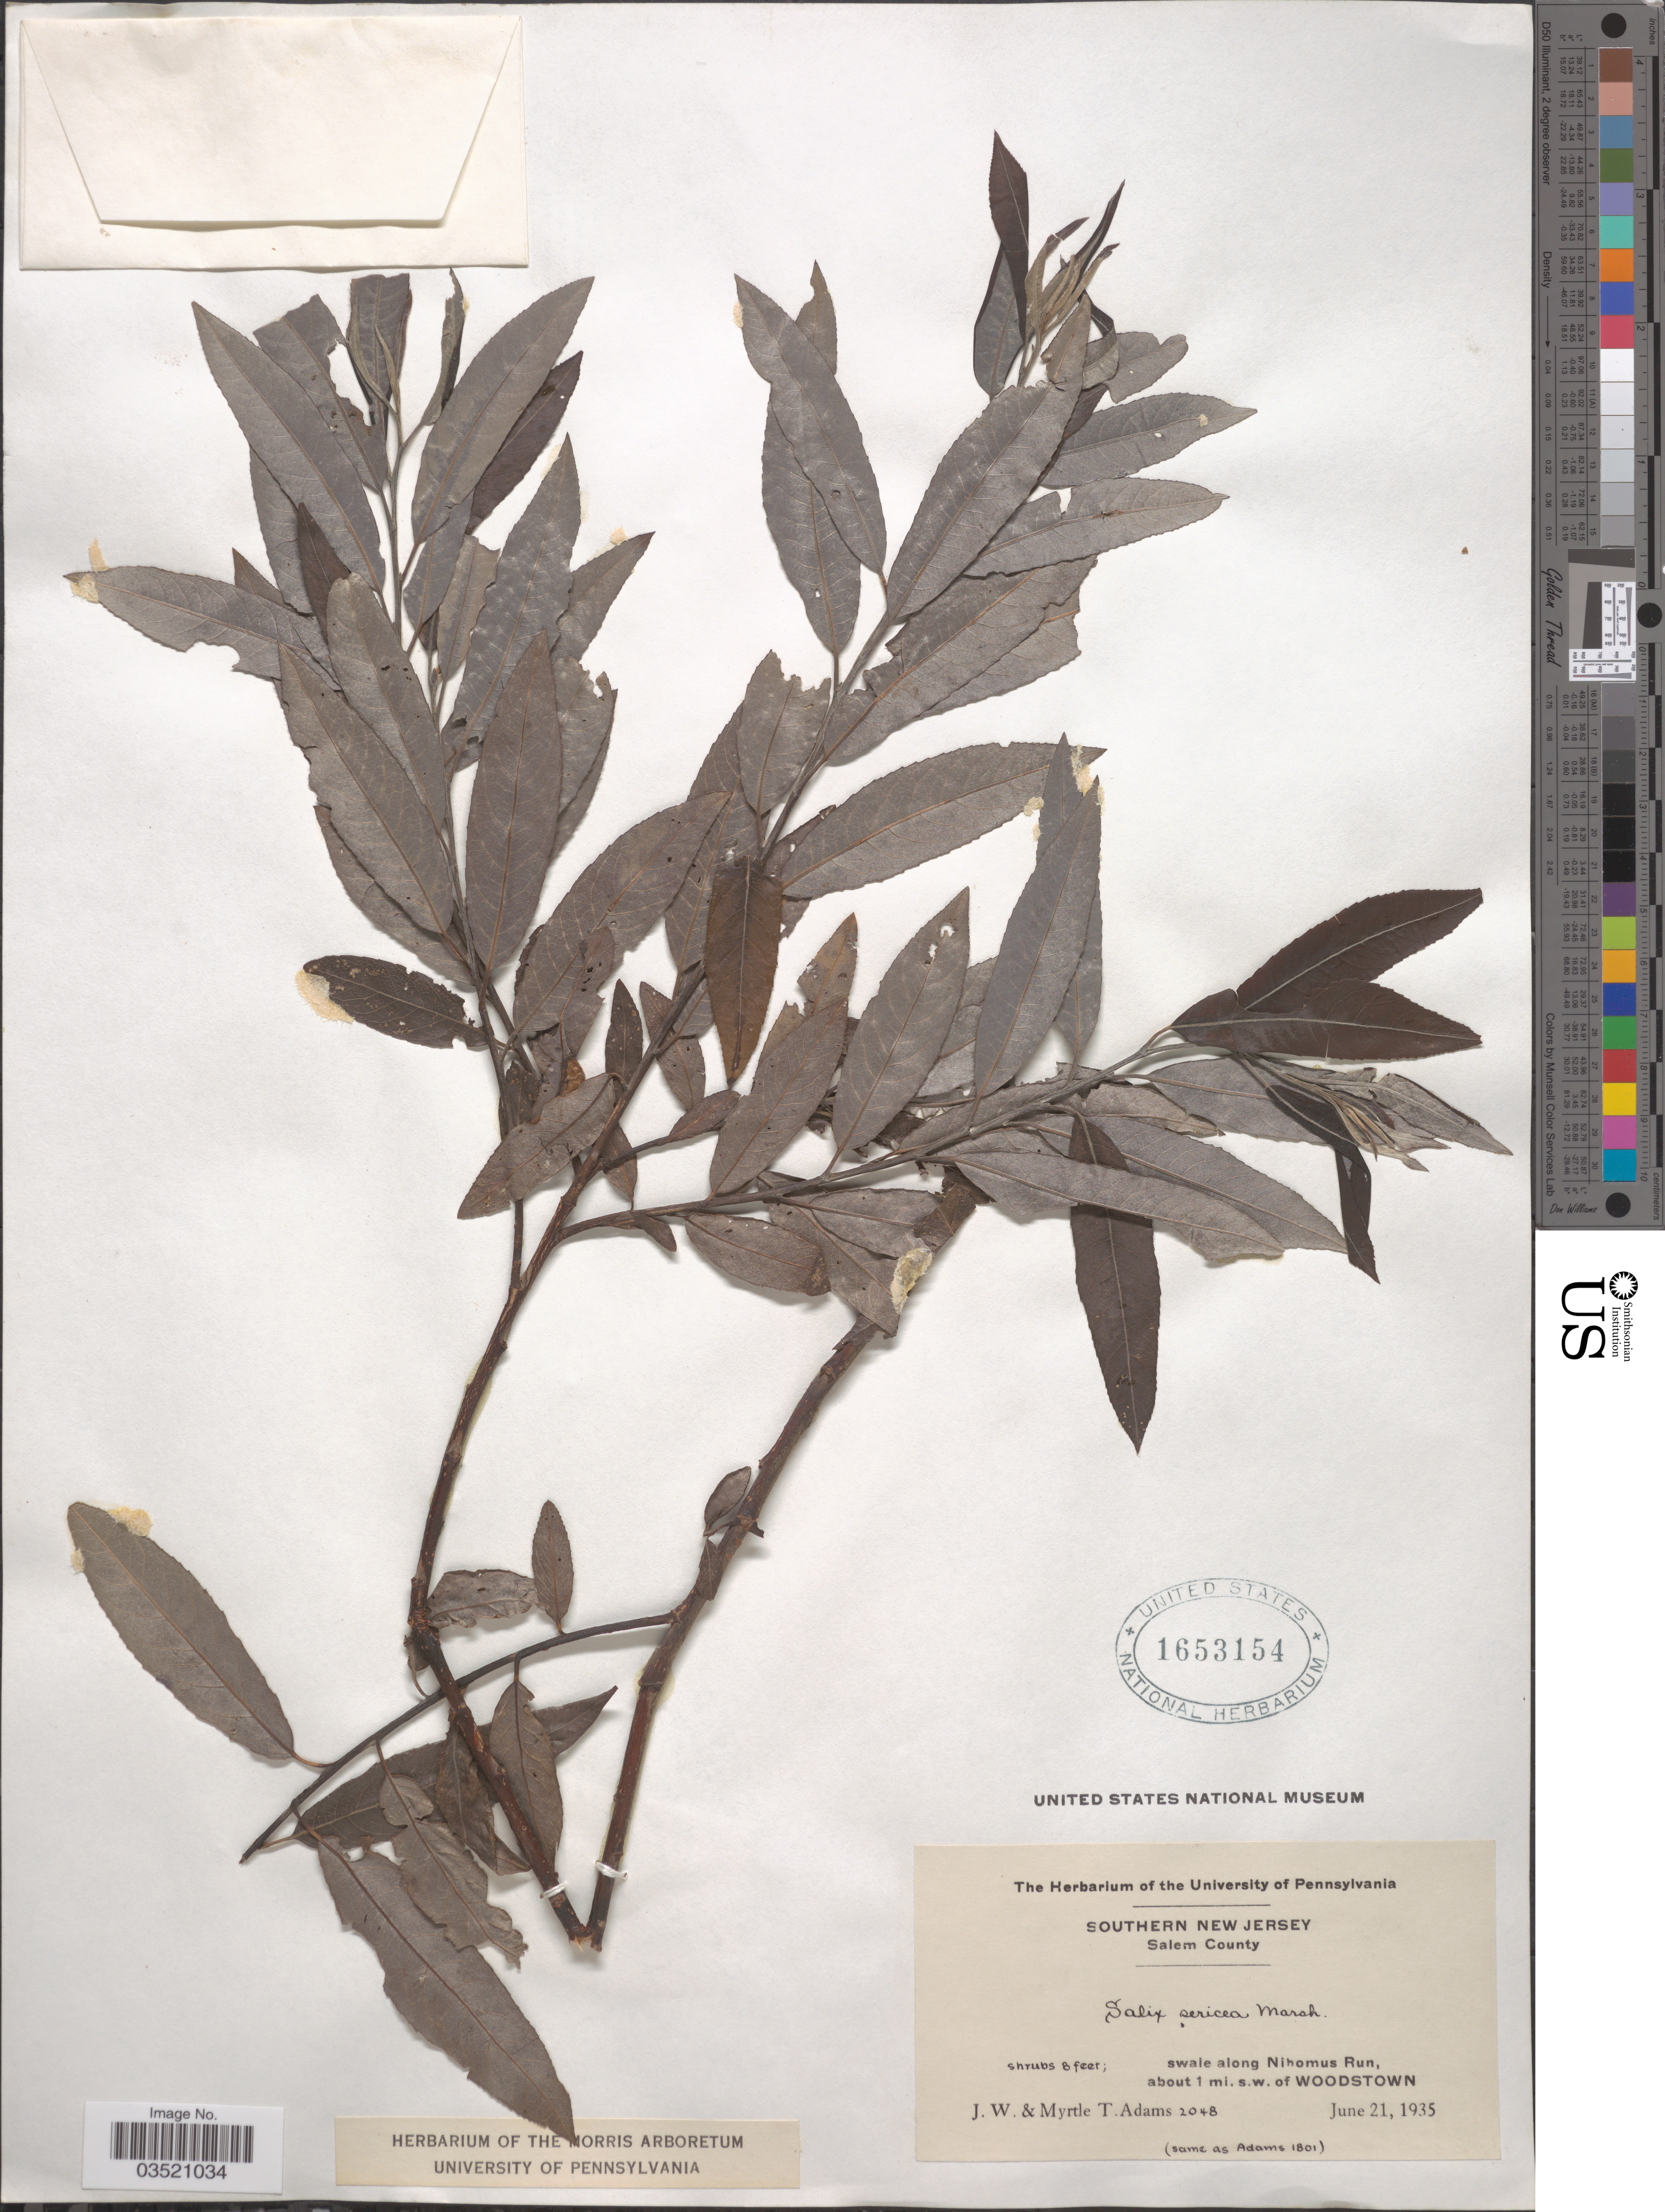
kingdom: Plantae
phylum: Tracheophyta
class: Magnoliopsida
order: Malpighiales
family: Salicaceae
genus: Salix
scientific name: Salix sericea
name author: Marshall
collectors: J. Adams & M. T. Adams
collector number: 2048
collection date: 1935-06-21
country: United States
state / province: New Jersey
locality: Southern New Jersey. Salem County. Swale along Nihomus Run, about 1 mi. s.w. of Woodstown.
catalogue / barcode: US 1653154